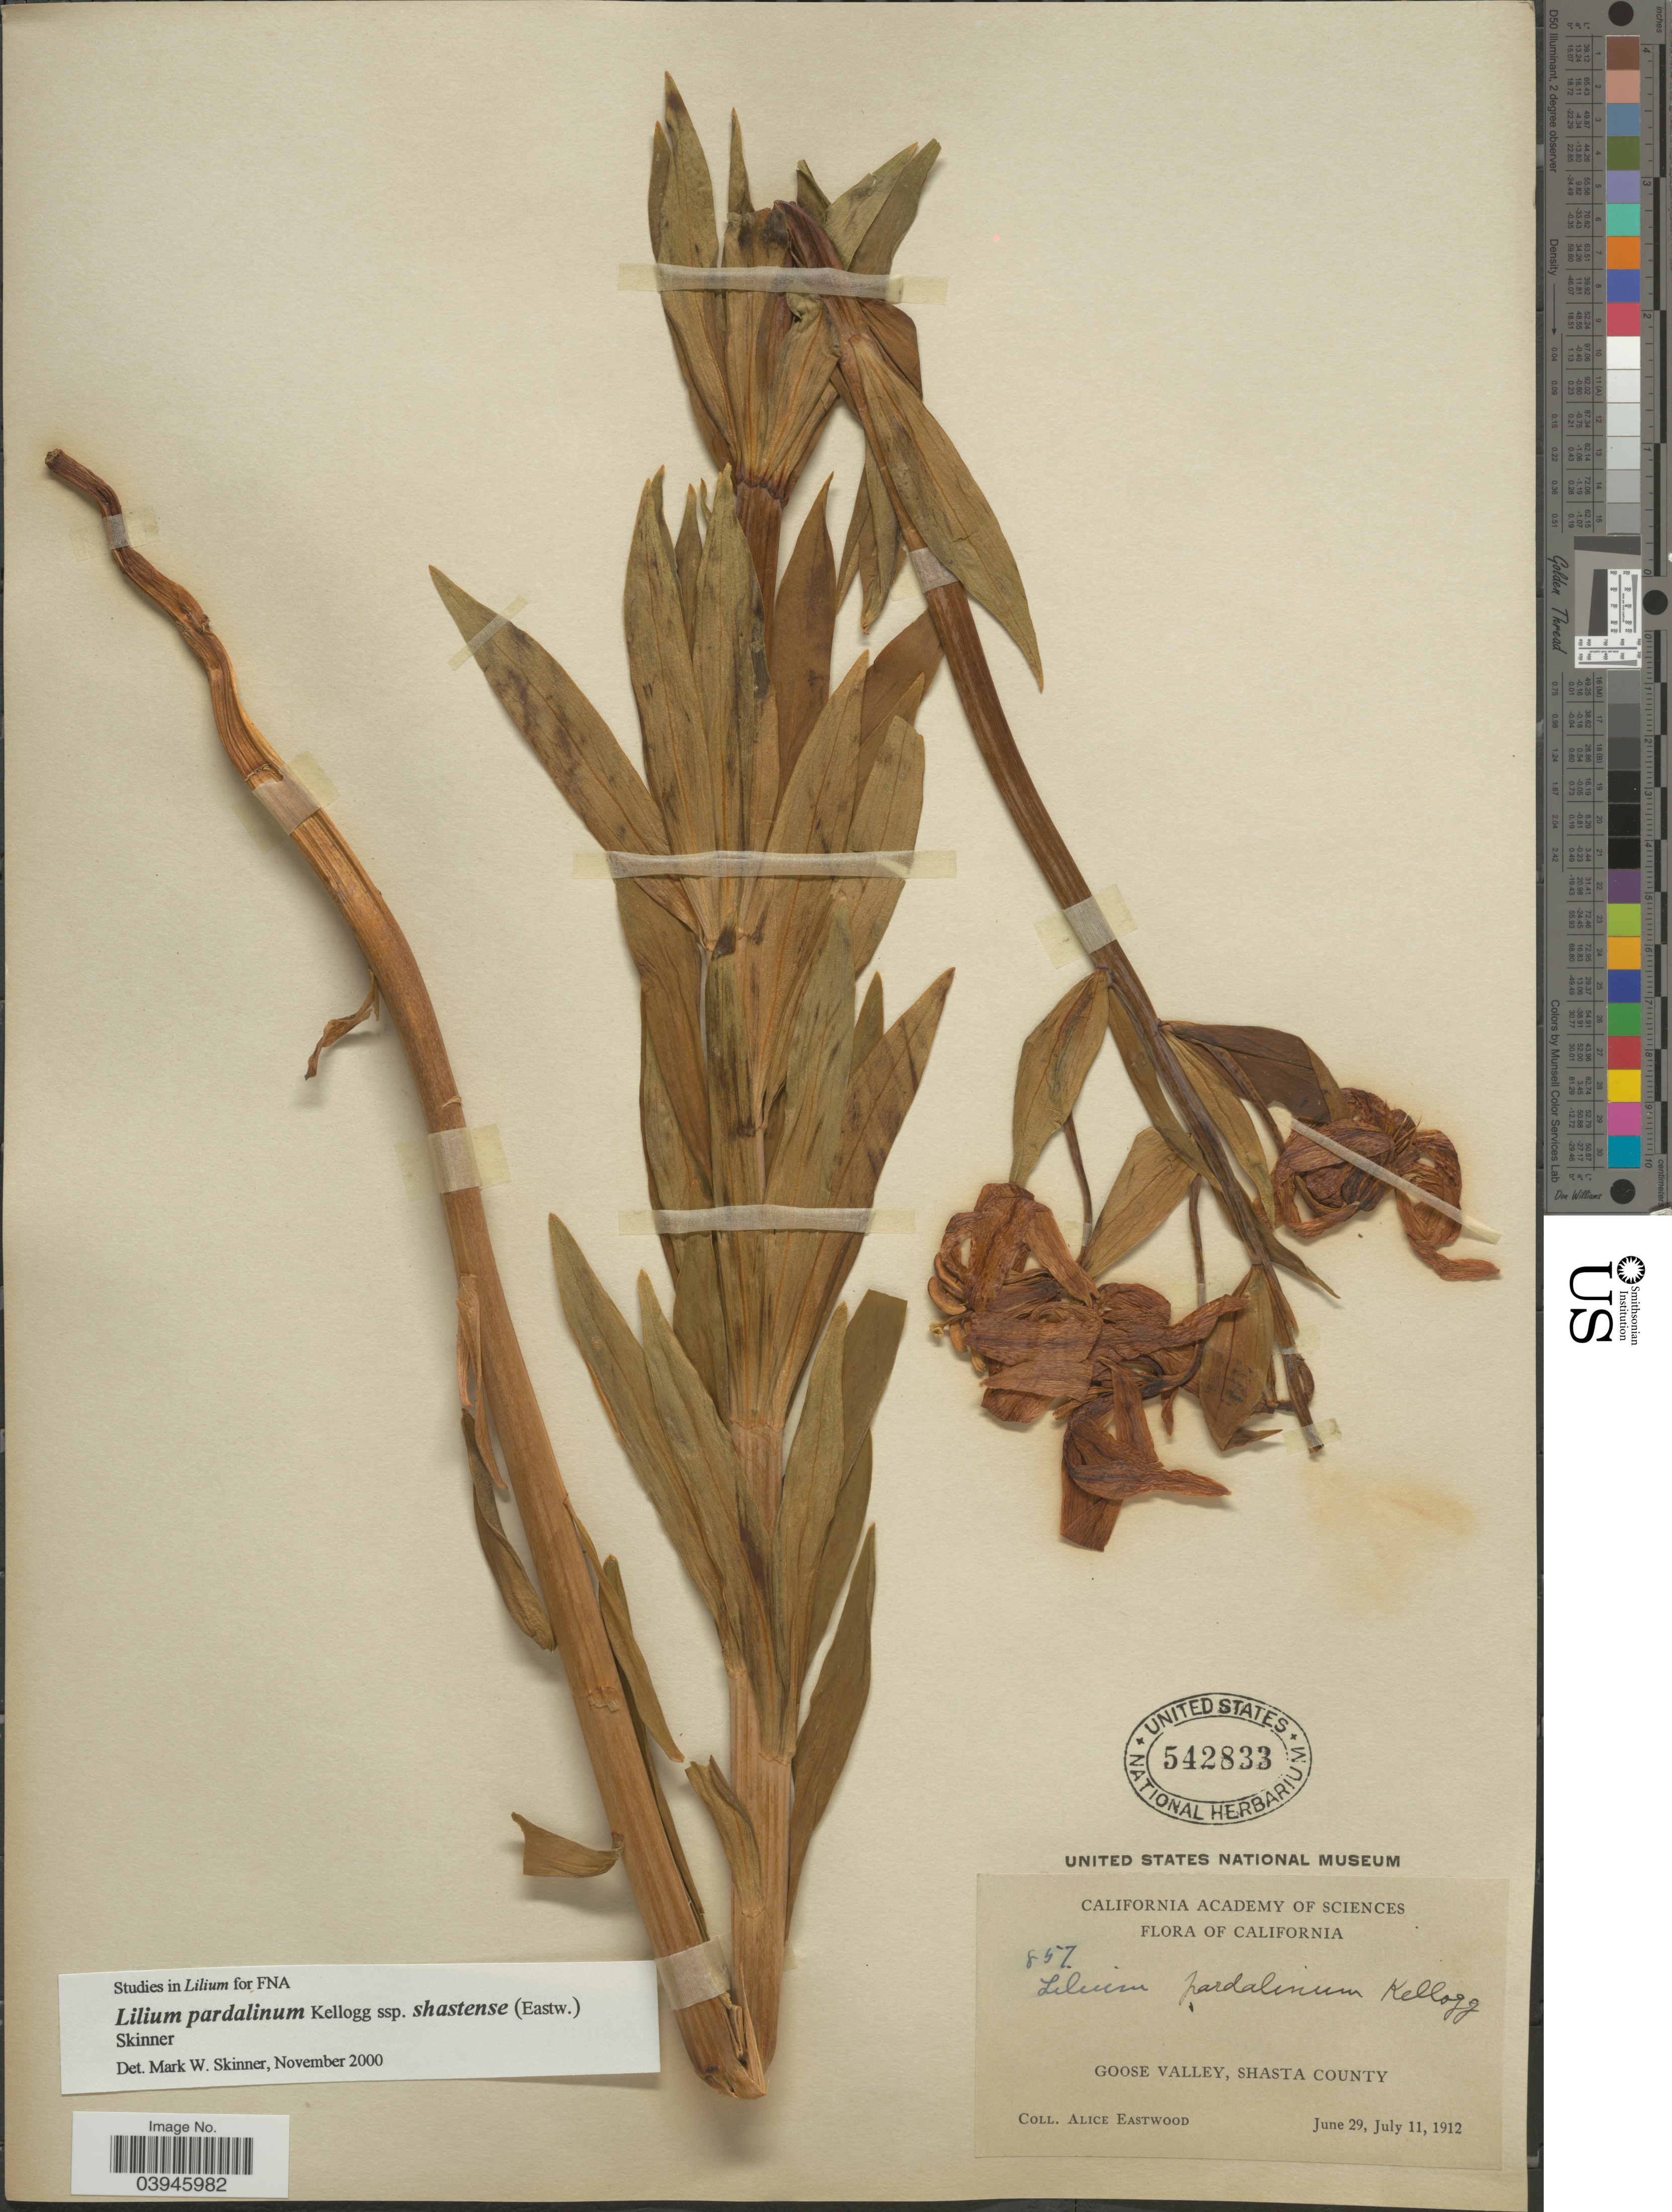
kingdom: Plantae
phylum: Tracheophyta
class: Liliopsida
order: Liliales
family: Liliaceae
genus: Lilium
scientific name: Lilium nevadense var. shastense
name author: Eastw.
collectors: A. Eastwood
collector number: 857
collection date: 1912-06-29/1912-07-11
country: United States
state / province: California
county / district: Shasta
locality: Goose Valley, Shasta County.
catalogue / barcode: US 542833